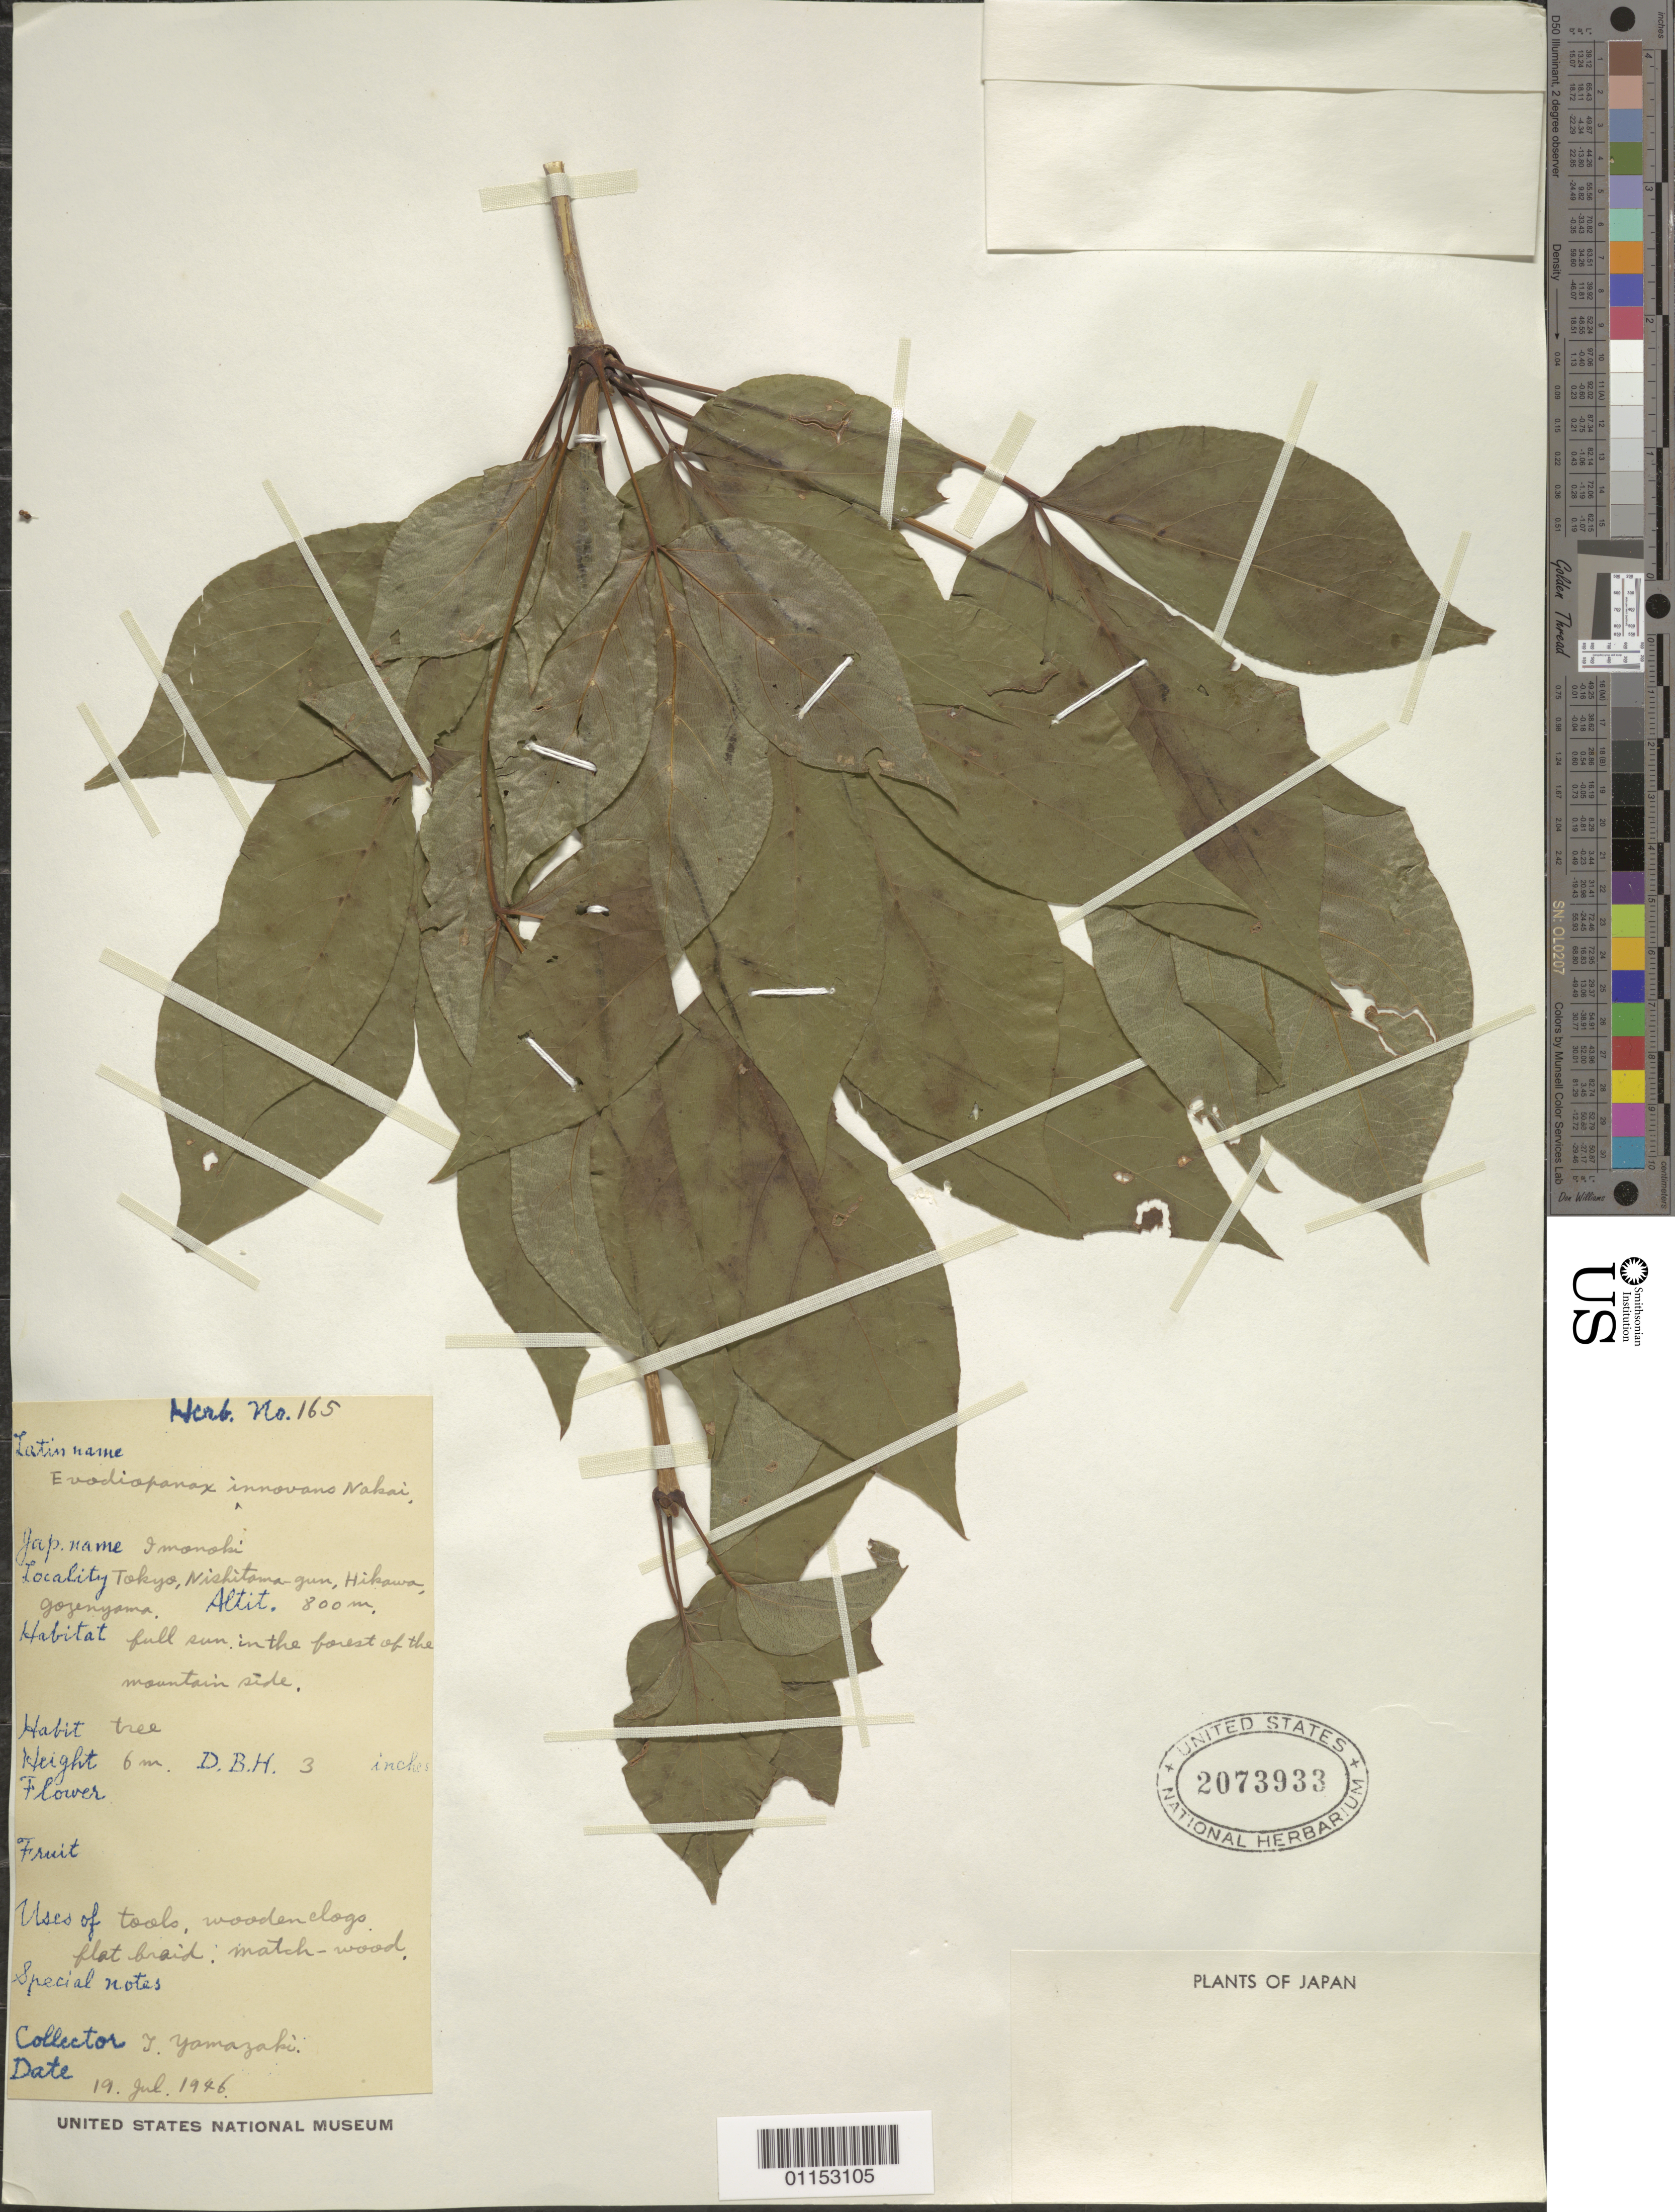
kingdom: Plantae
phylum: Tracheophyta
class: Magnoliopsida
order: Apiales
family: Araliaceae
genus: Gamblea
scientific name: Gamblea innovans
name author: (Siebold & Zucc.) C.B. Shang et al.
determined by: (US) Smithsonian Institution - National Museum of Natural History - Department of Botany (UNITED STATES)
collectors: T. Yamazaki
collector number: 165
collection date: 1946-07-19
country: Japan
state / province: Tokyo, Federal City of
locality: Nashitoma-Gan.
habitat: Full sun in the forest of the mountain side. Tree.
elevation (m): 800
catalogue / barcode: US 2073933